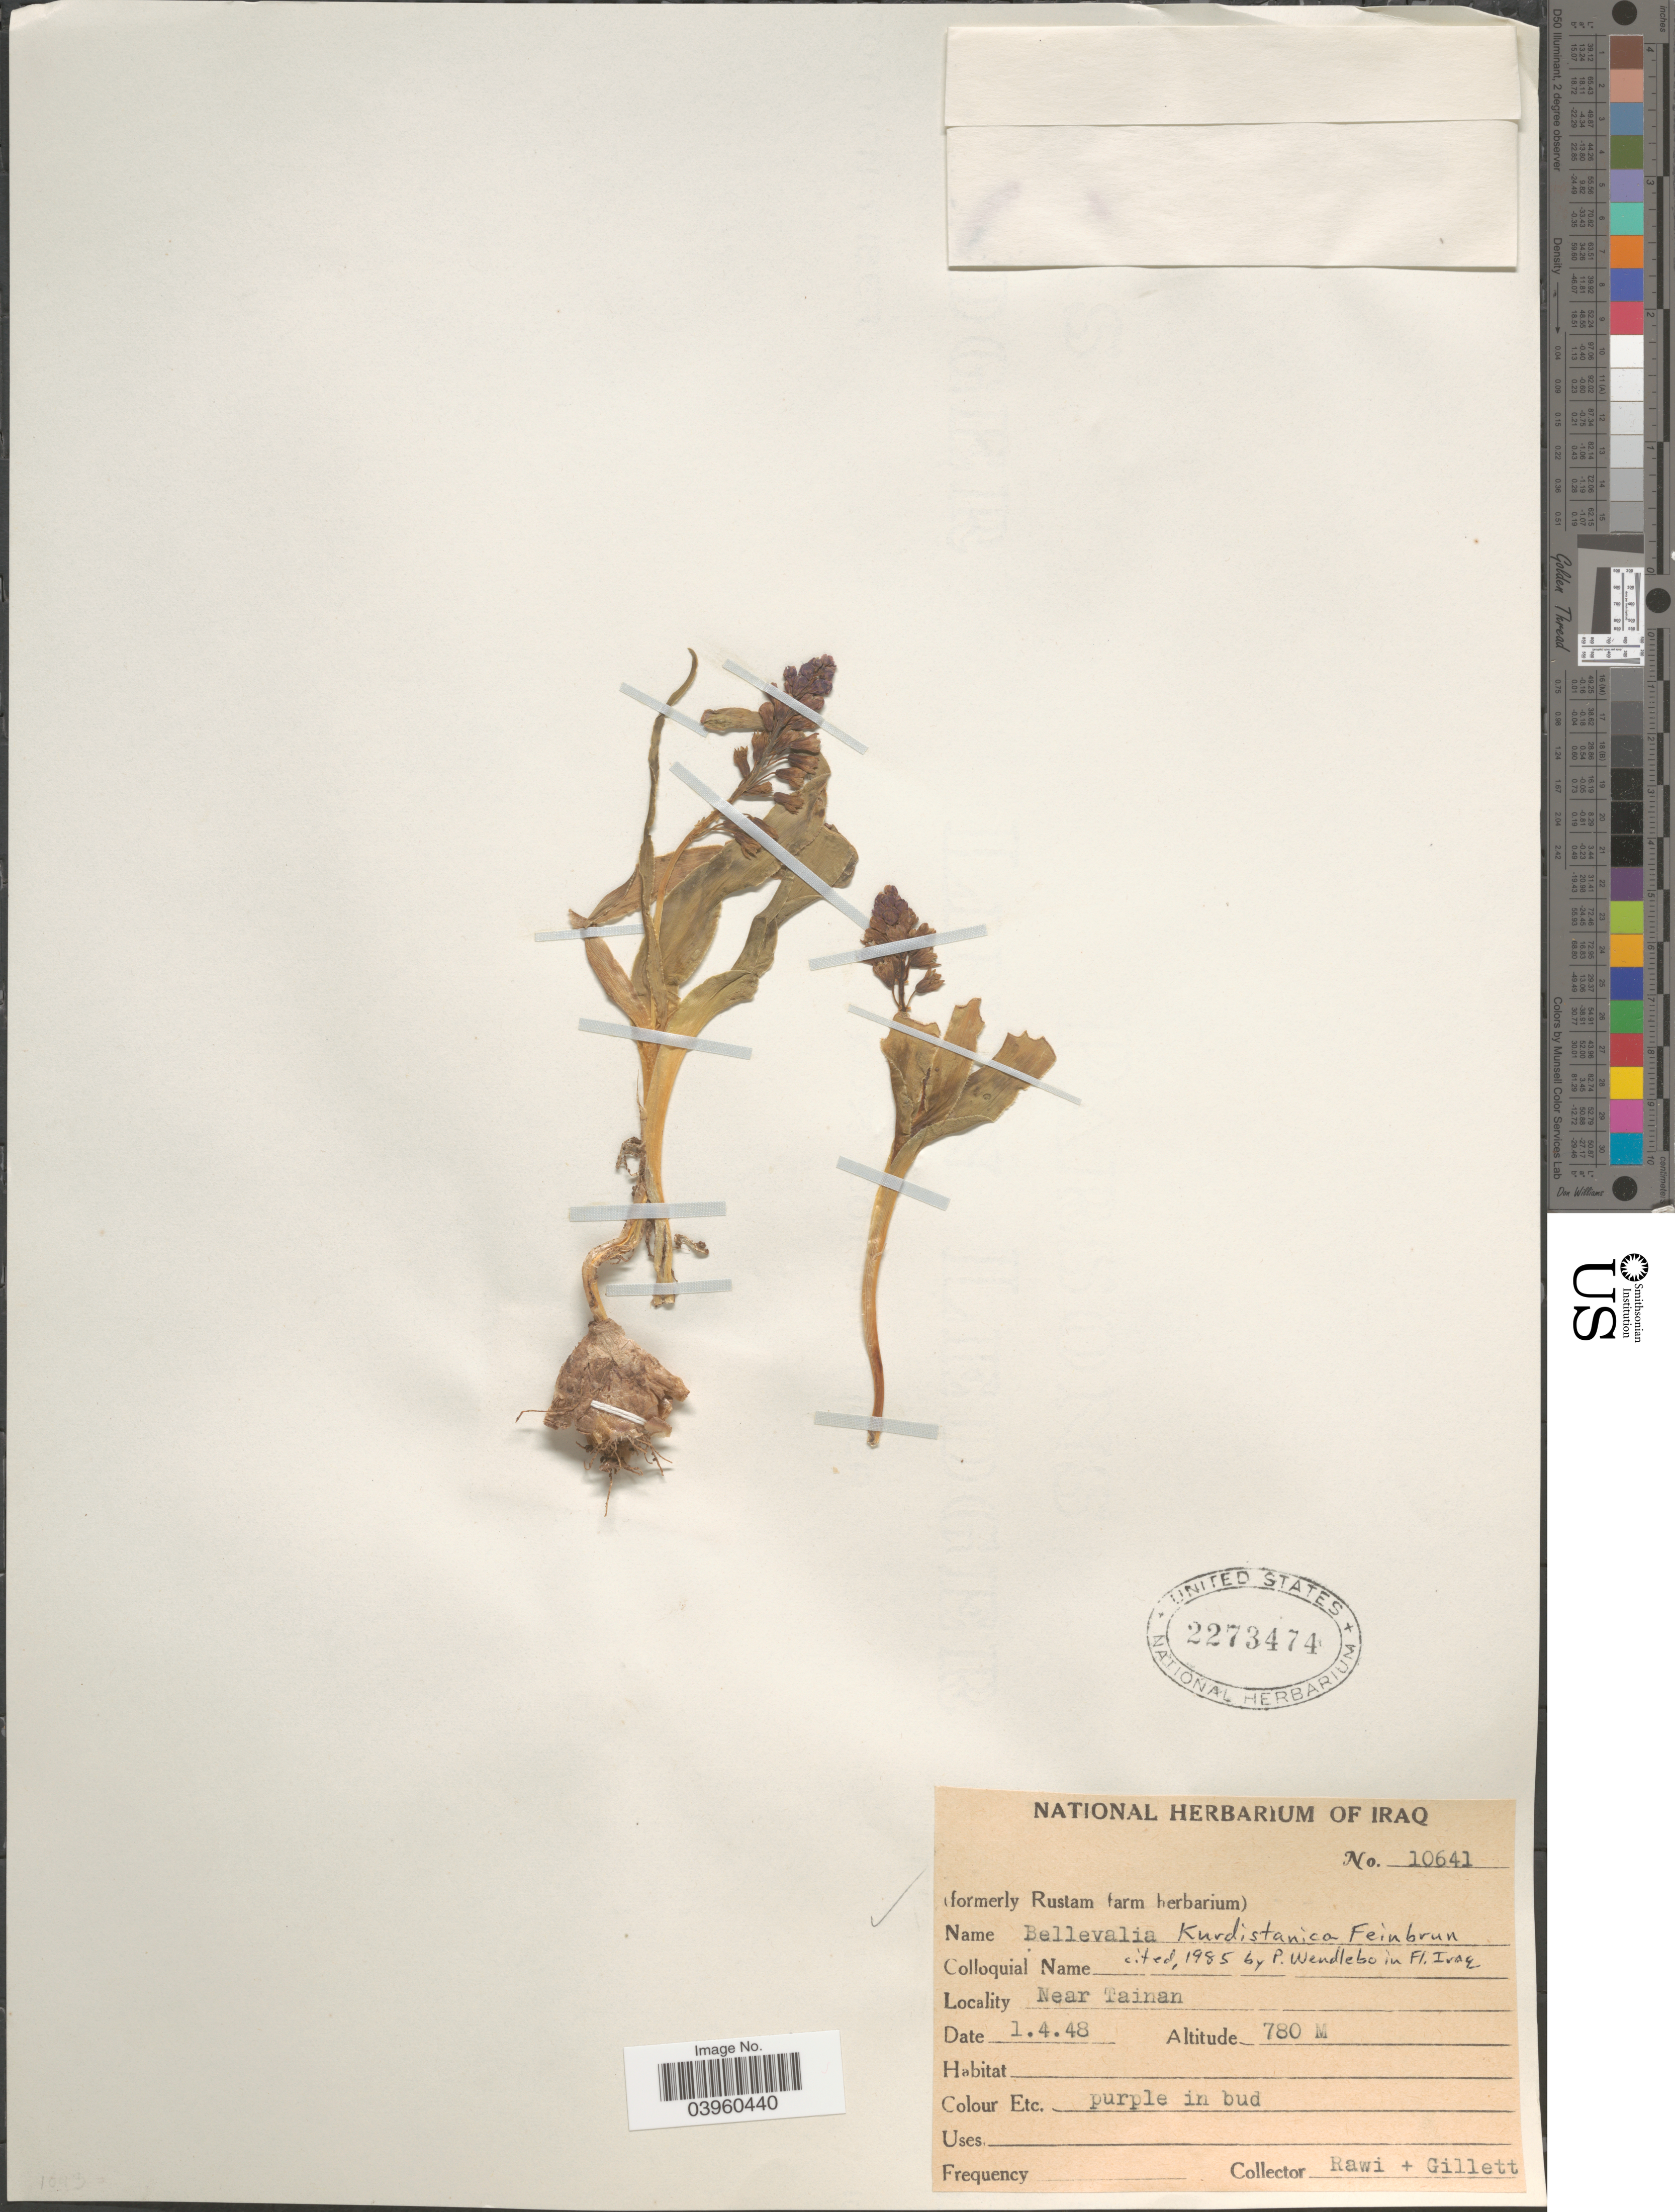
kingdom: Plantae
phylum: Tracheophyta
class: Liliopsida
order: Asparagales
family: Asparagaceae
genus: Bellevalia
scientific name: Bellevalia kurdistanica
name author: Feinbrun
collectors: -. Rawi & Gillett, --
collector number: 10641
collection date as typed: Transcribed d/m/y: 1/4/48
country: Iraq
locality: Near Tainan.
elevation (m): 780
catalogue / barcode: US 2273474